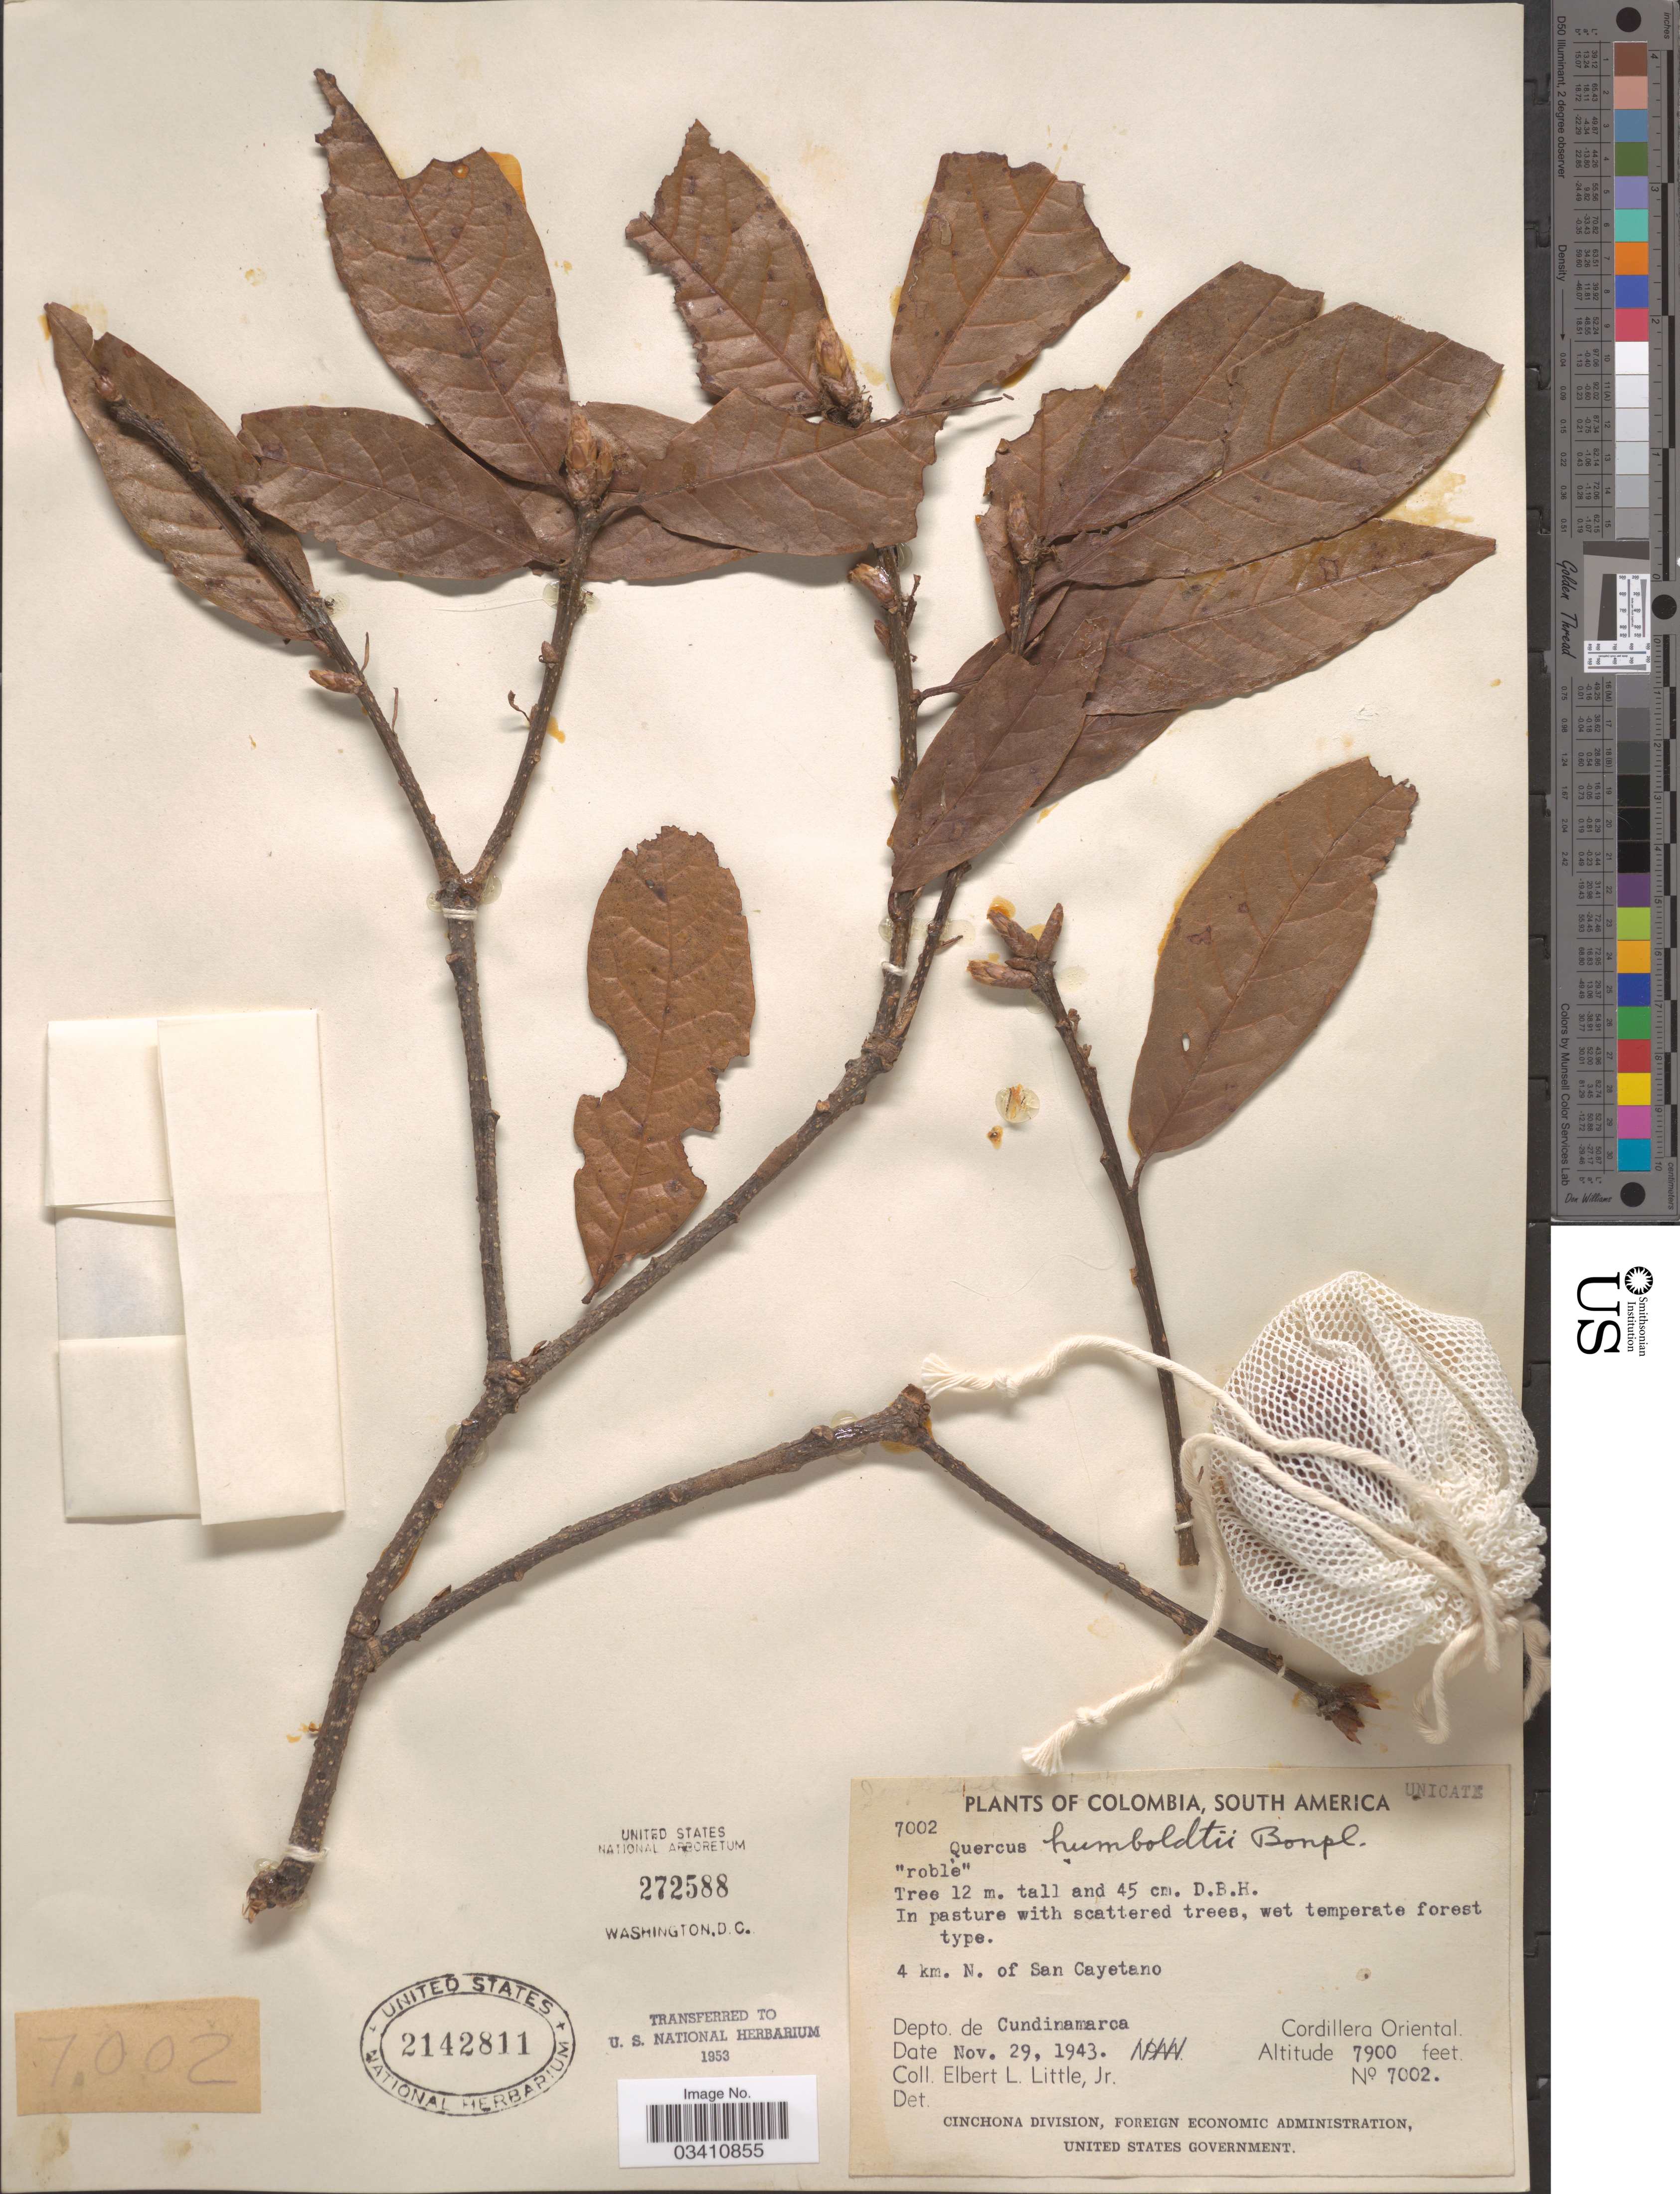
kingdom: Plantae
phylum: Tracheophyta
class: Magnoliopsida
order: Fagales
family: Fagaceae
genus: Quercus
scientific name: Quercus humboldtii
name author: Bonpl.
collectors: E. L. Little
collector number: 7002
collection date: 1943-11-29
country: Colombia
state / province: Cundinamarca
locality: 4 km. N. of San Cayetano. Depto. de Cundinamarca. Cordillera Oriental.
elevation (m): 2408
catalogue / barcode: US 2142811